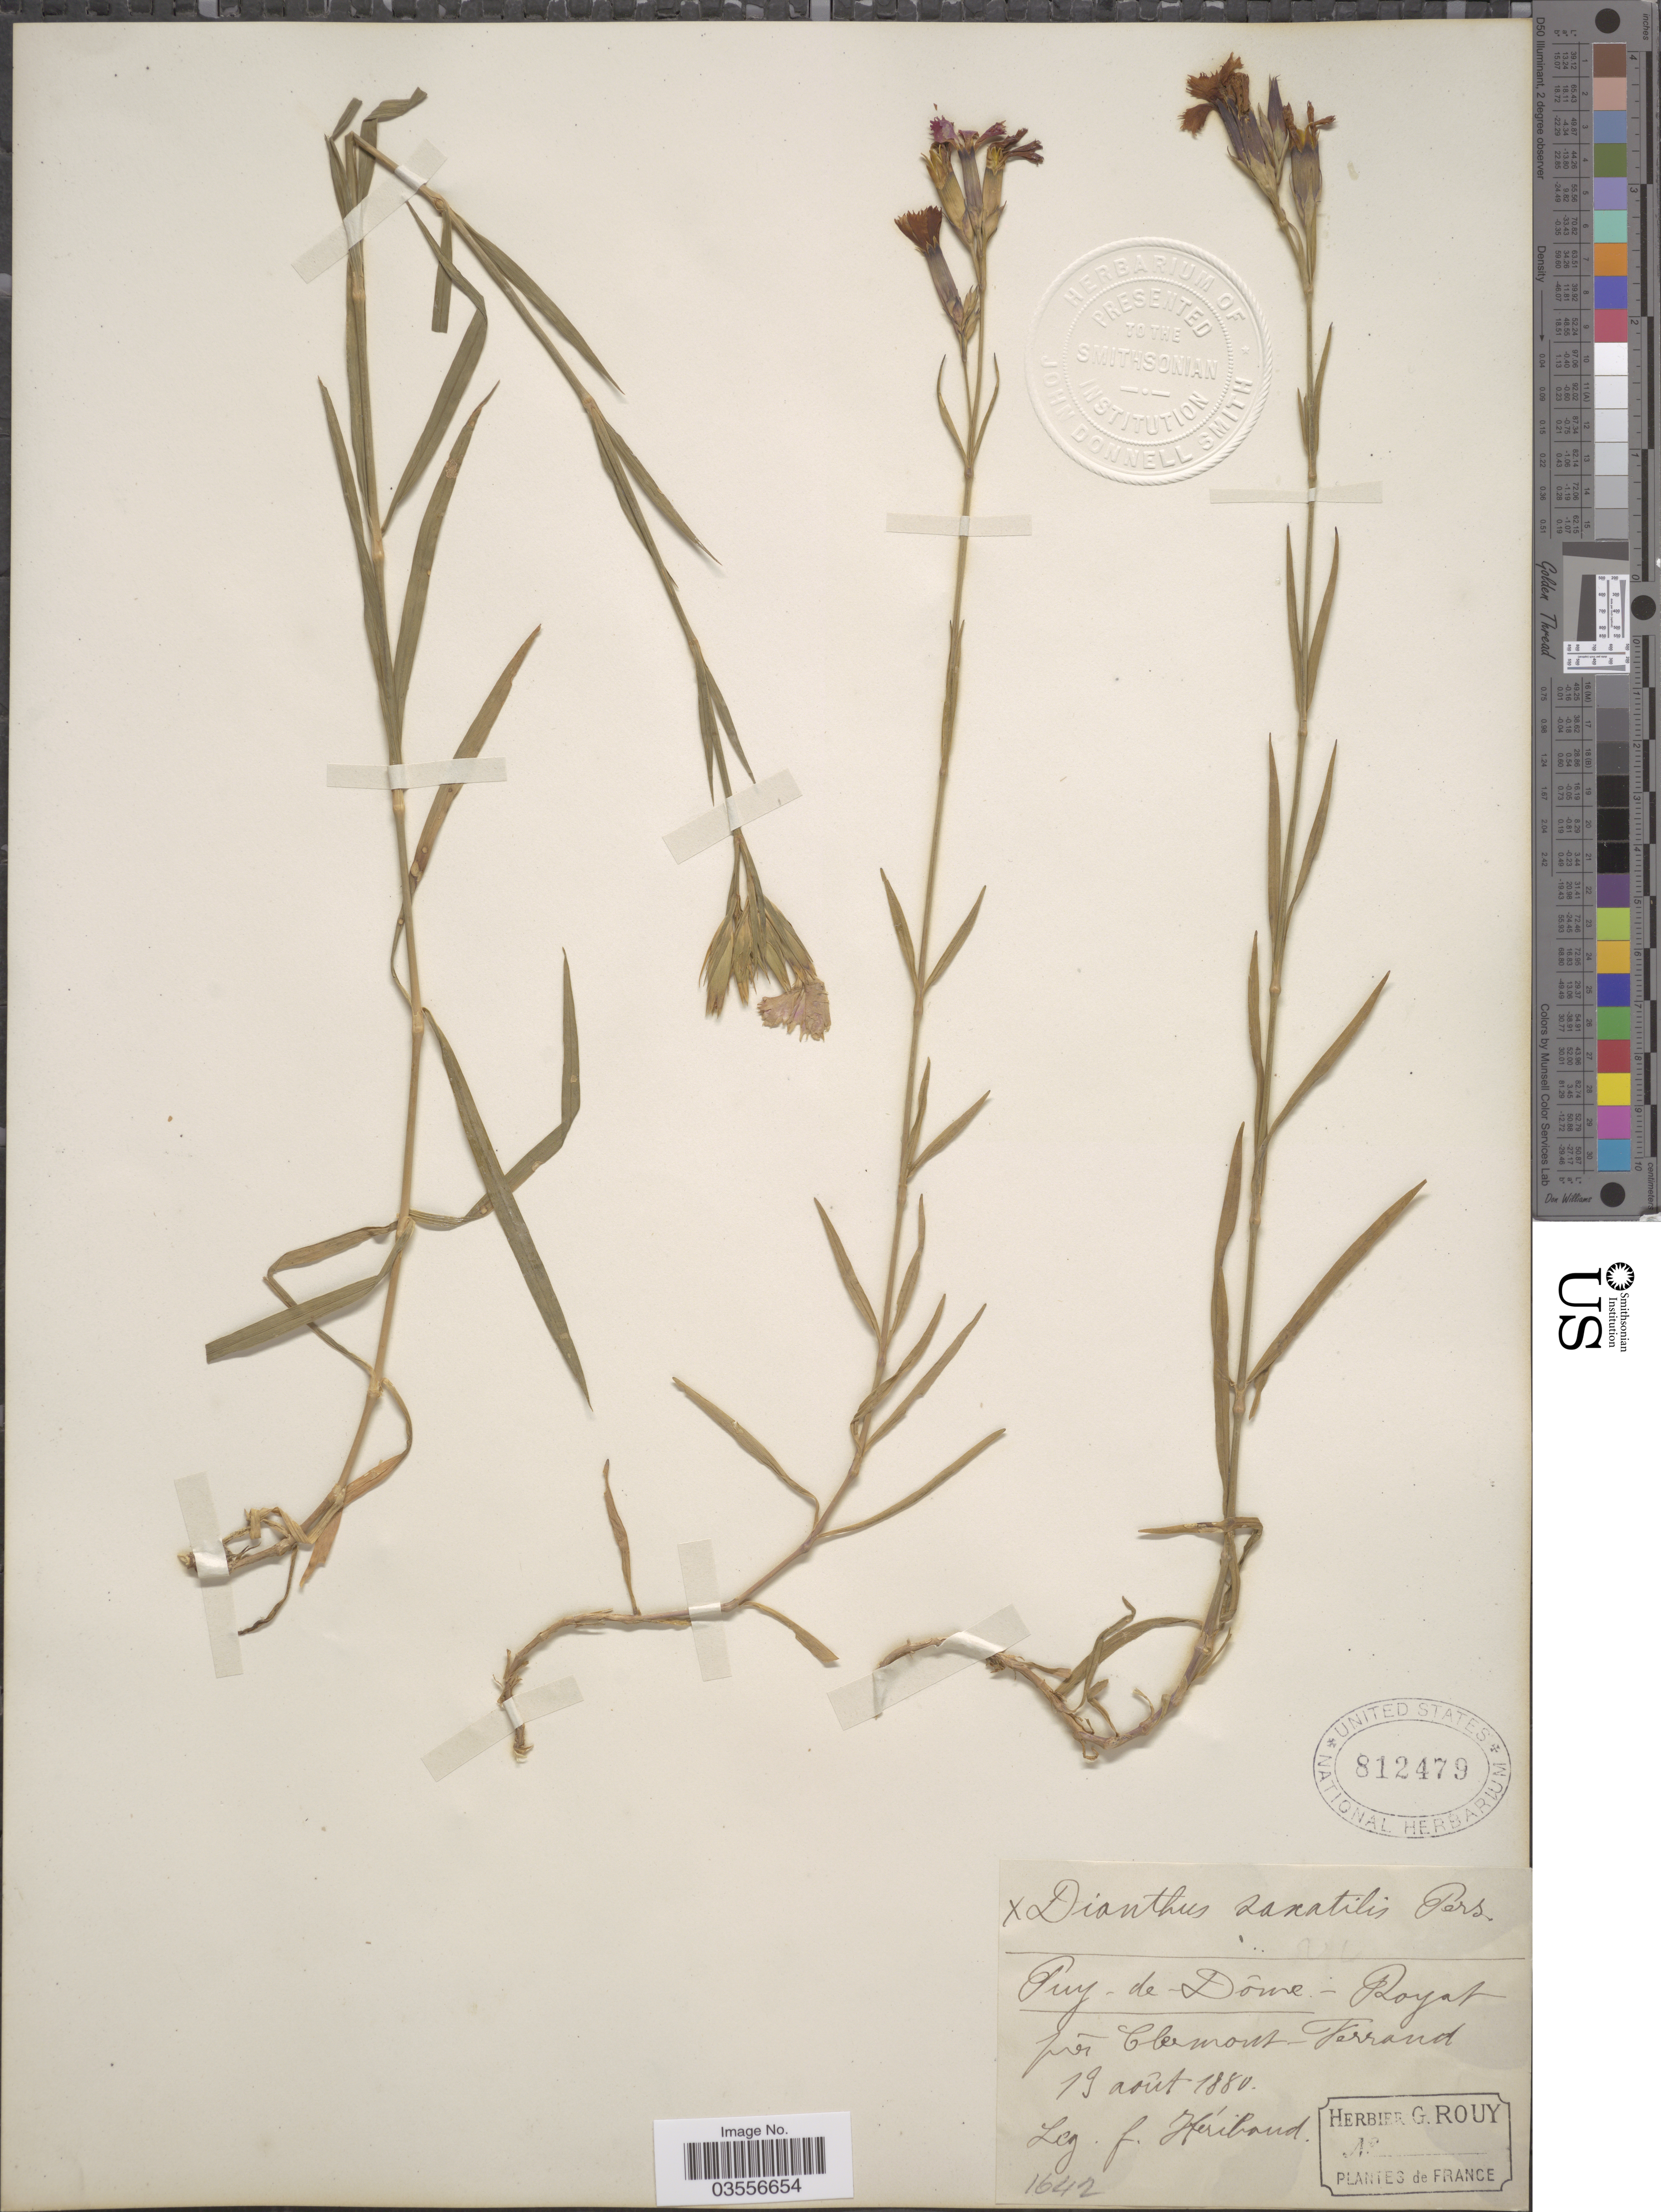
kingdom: Plantae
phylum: Tracheophyta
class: Magnoliopsida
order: Caryophyllales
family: Caryophyllaceae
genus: Dianthus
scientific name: Dianthus x saxatilis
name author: F.W. Schmidt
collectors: F. Heriband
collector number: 1642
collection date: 1880-08-19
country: France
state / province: Auvergne-Rhône-Alpes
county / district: Puy-de-Dôme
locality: Puy-de-Dôme-Royat près Chemont-Ferrand.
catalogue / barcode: US 812479